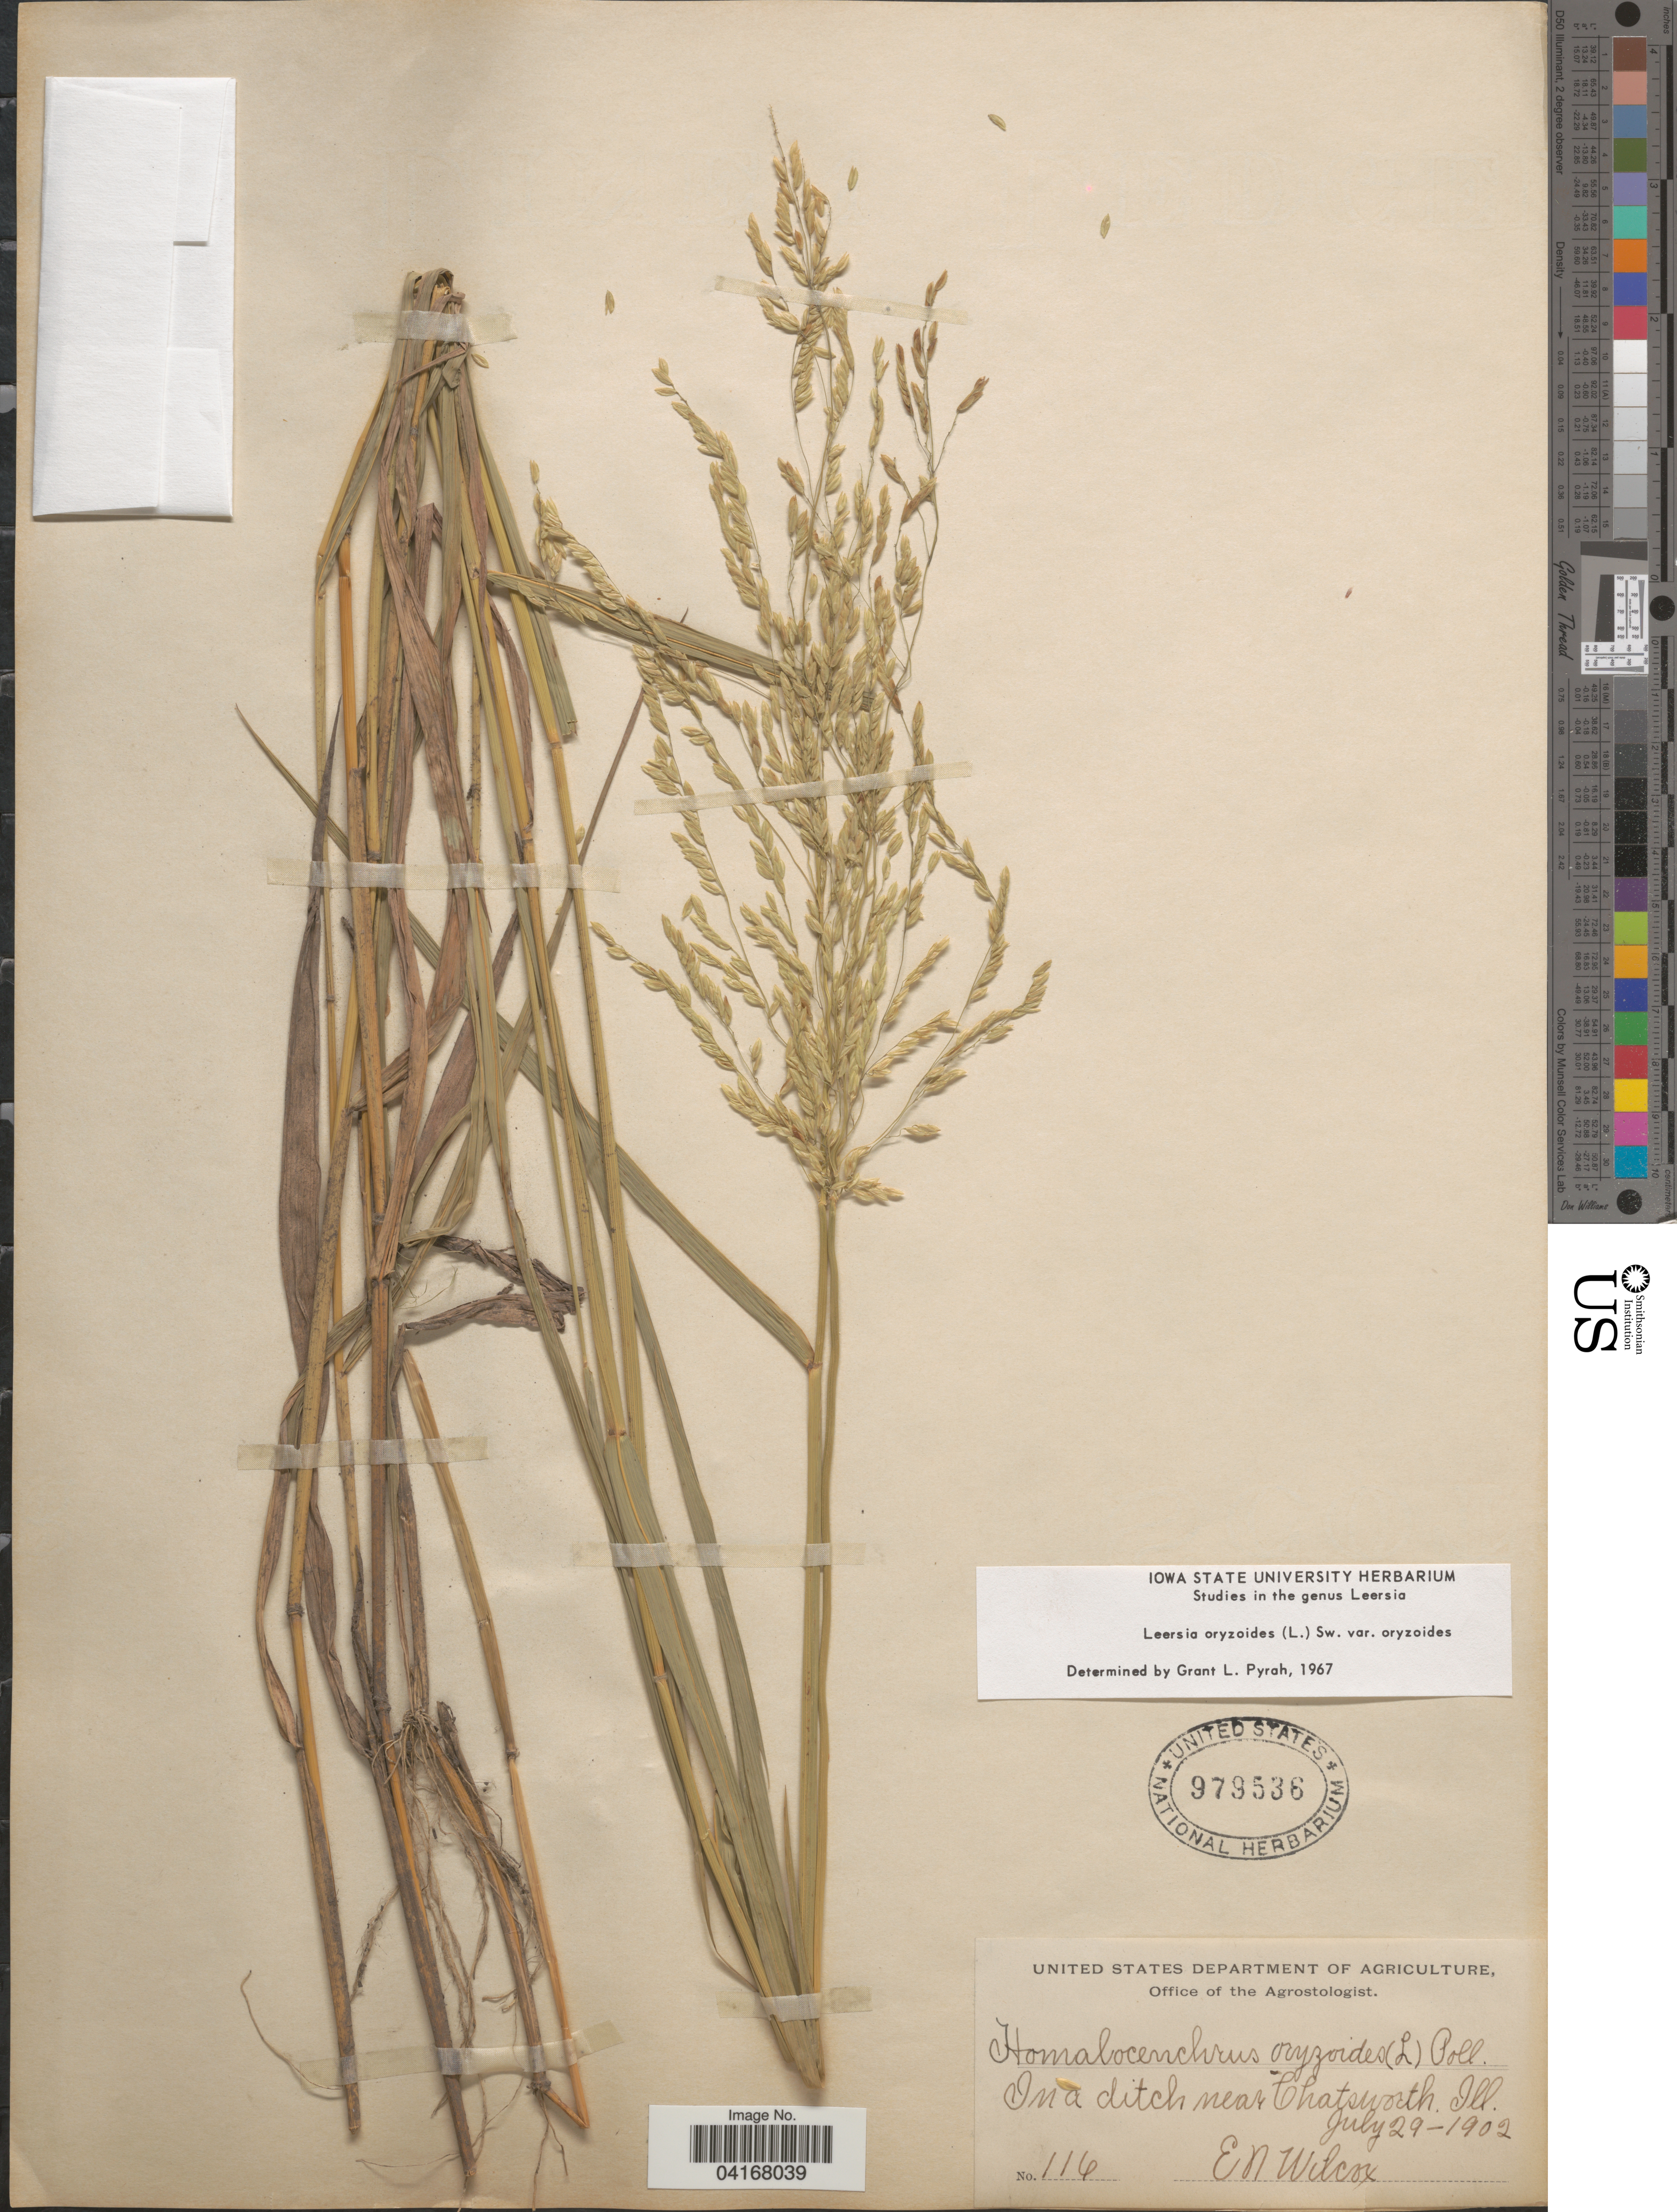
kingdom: Plantae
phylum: Tracheophyta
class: Liliopsida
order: Poales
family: Poaceae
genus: Leersia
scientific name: Leersia oryzoides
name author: (L.) Sw.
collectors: E. Wilcox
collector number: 116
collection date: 1902-07-29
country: United States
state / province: Illinois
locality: In a ditch near Chatsworth.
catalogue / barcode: US 979536